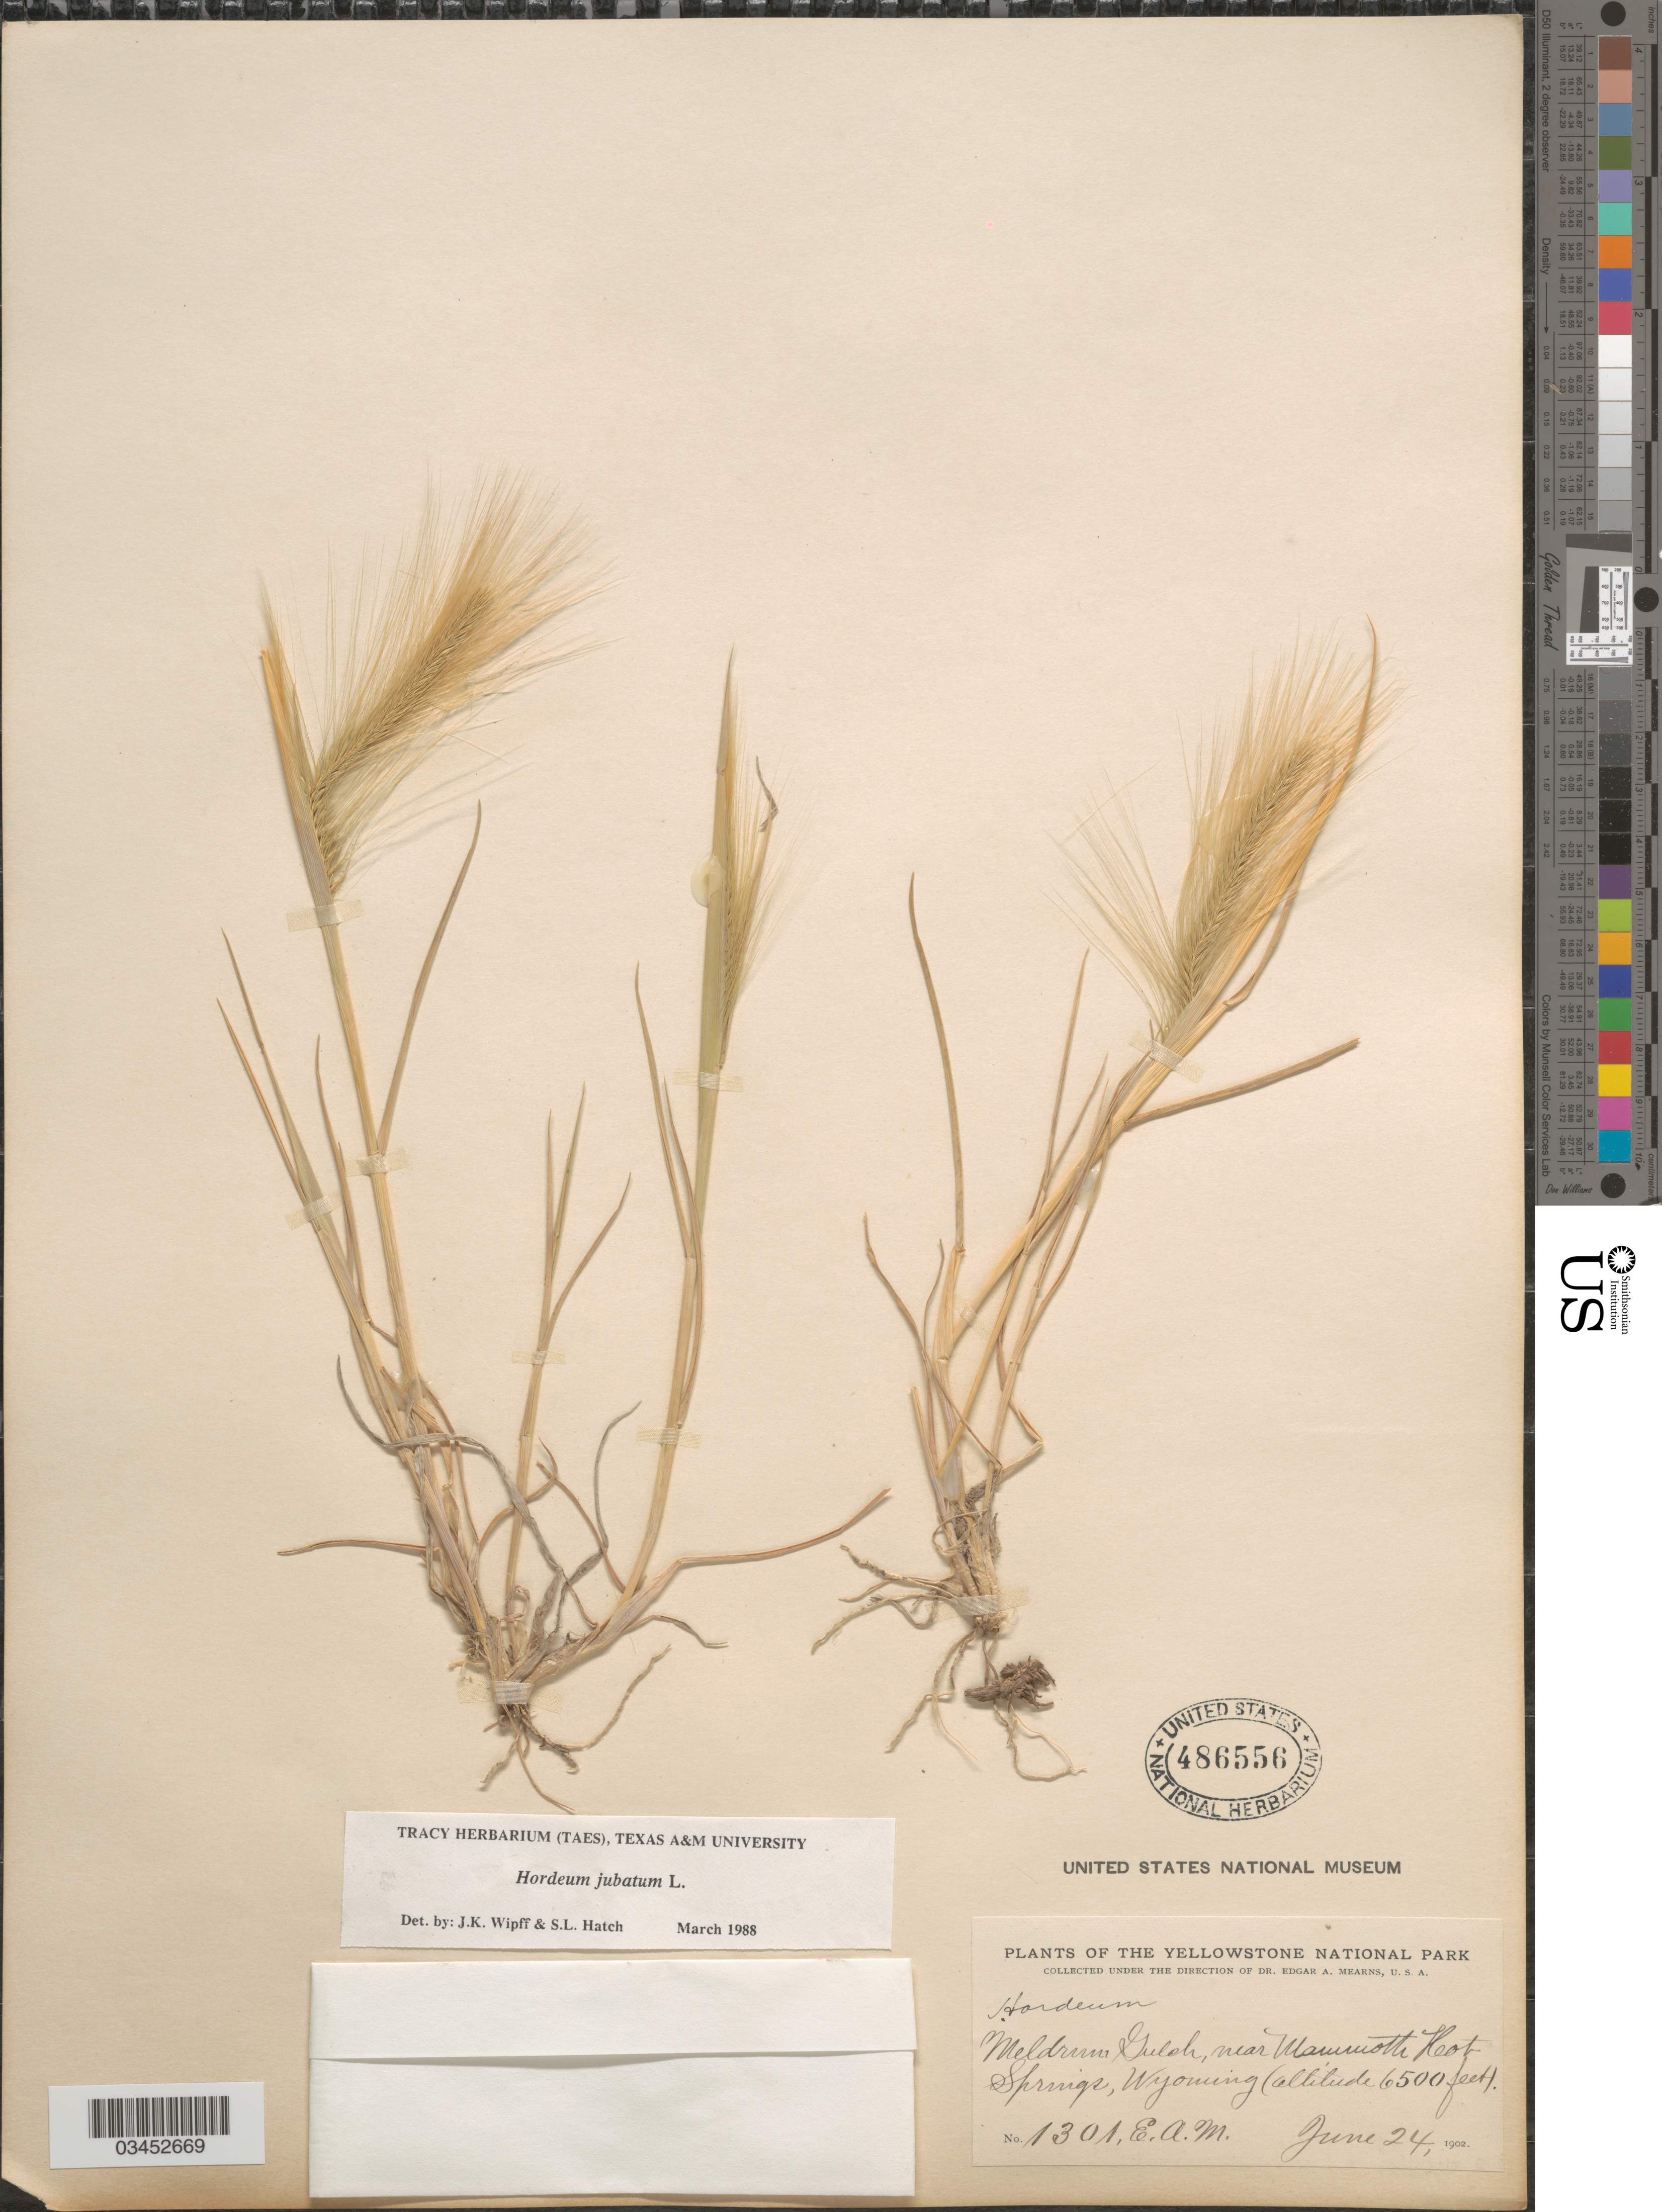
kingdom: Plantae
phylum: Tracheophyta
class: Liliopsida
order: Poales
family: Poaceae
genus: Hordeum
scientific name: Hordeum jubatum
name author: L.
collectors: E. A. Mearns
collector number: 1301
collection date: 1902-06-24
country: United States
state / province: Wyoming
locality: The Yellowstone National Park. Meldrum Gulch, near Mammoth Hot Springs.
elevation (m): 1981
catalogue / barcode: US 486556